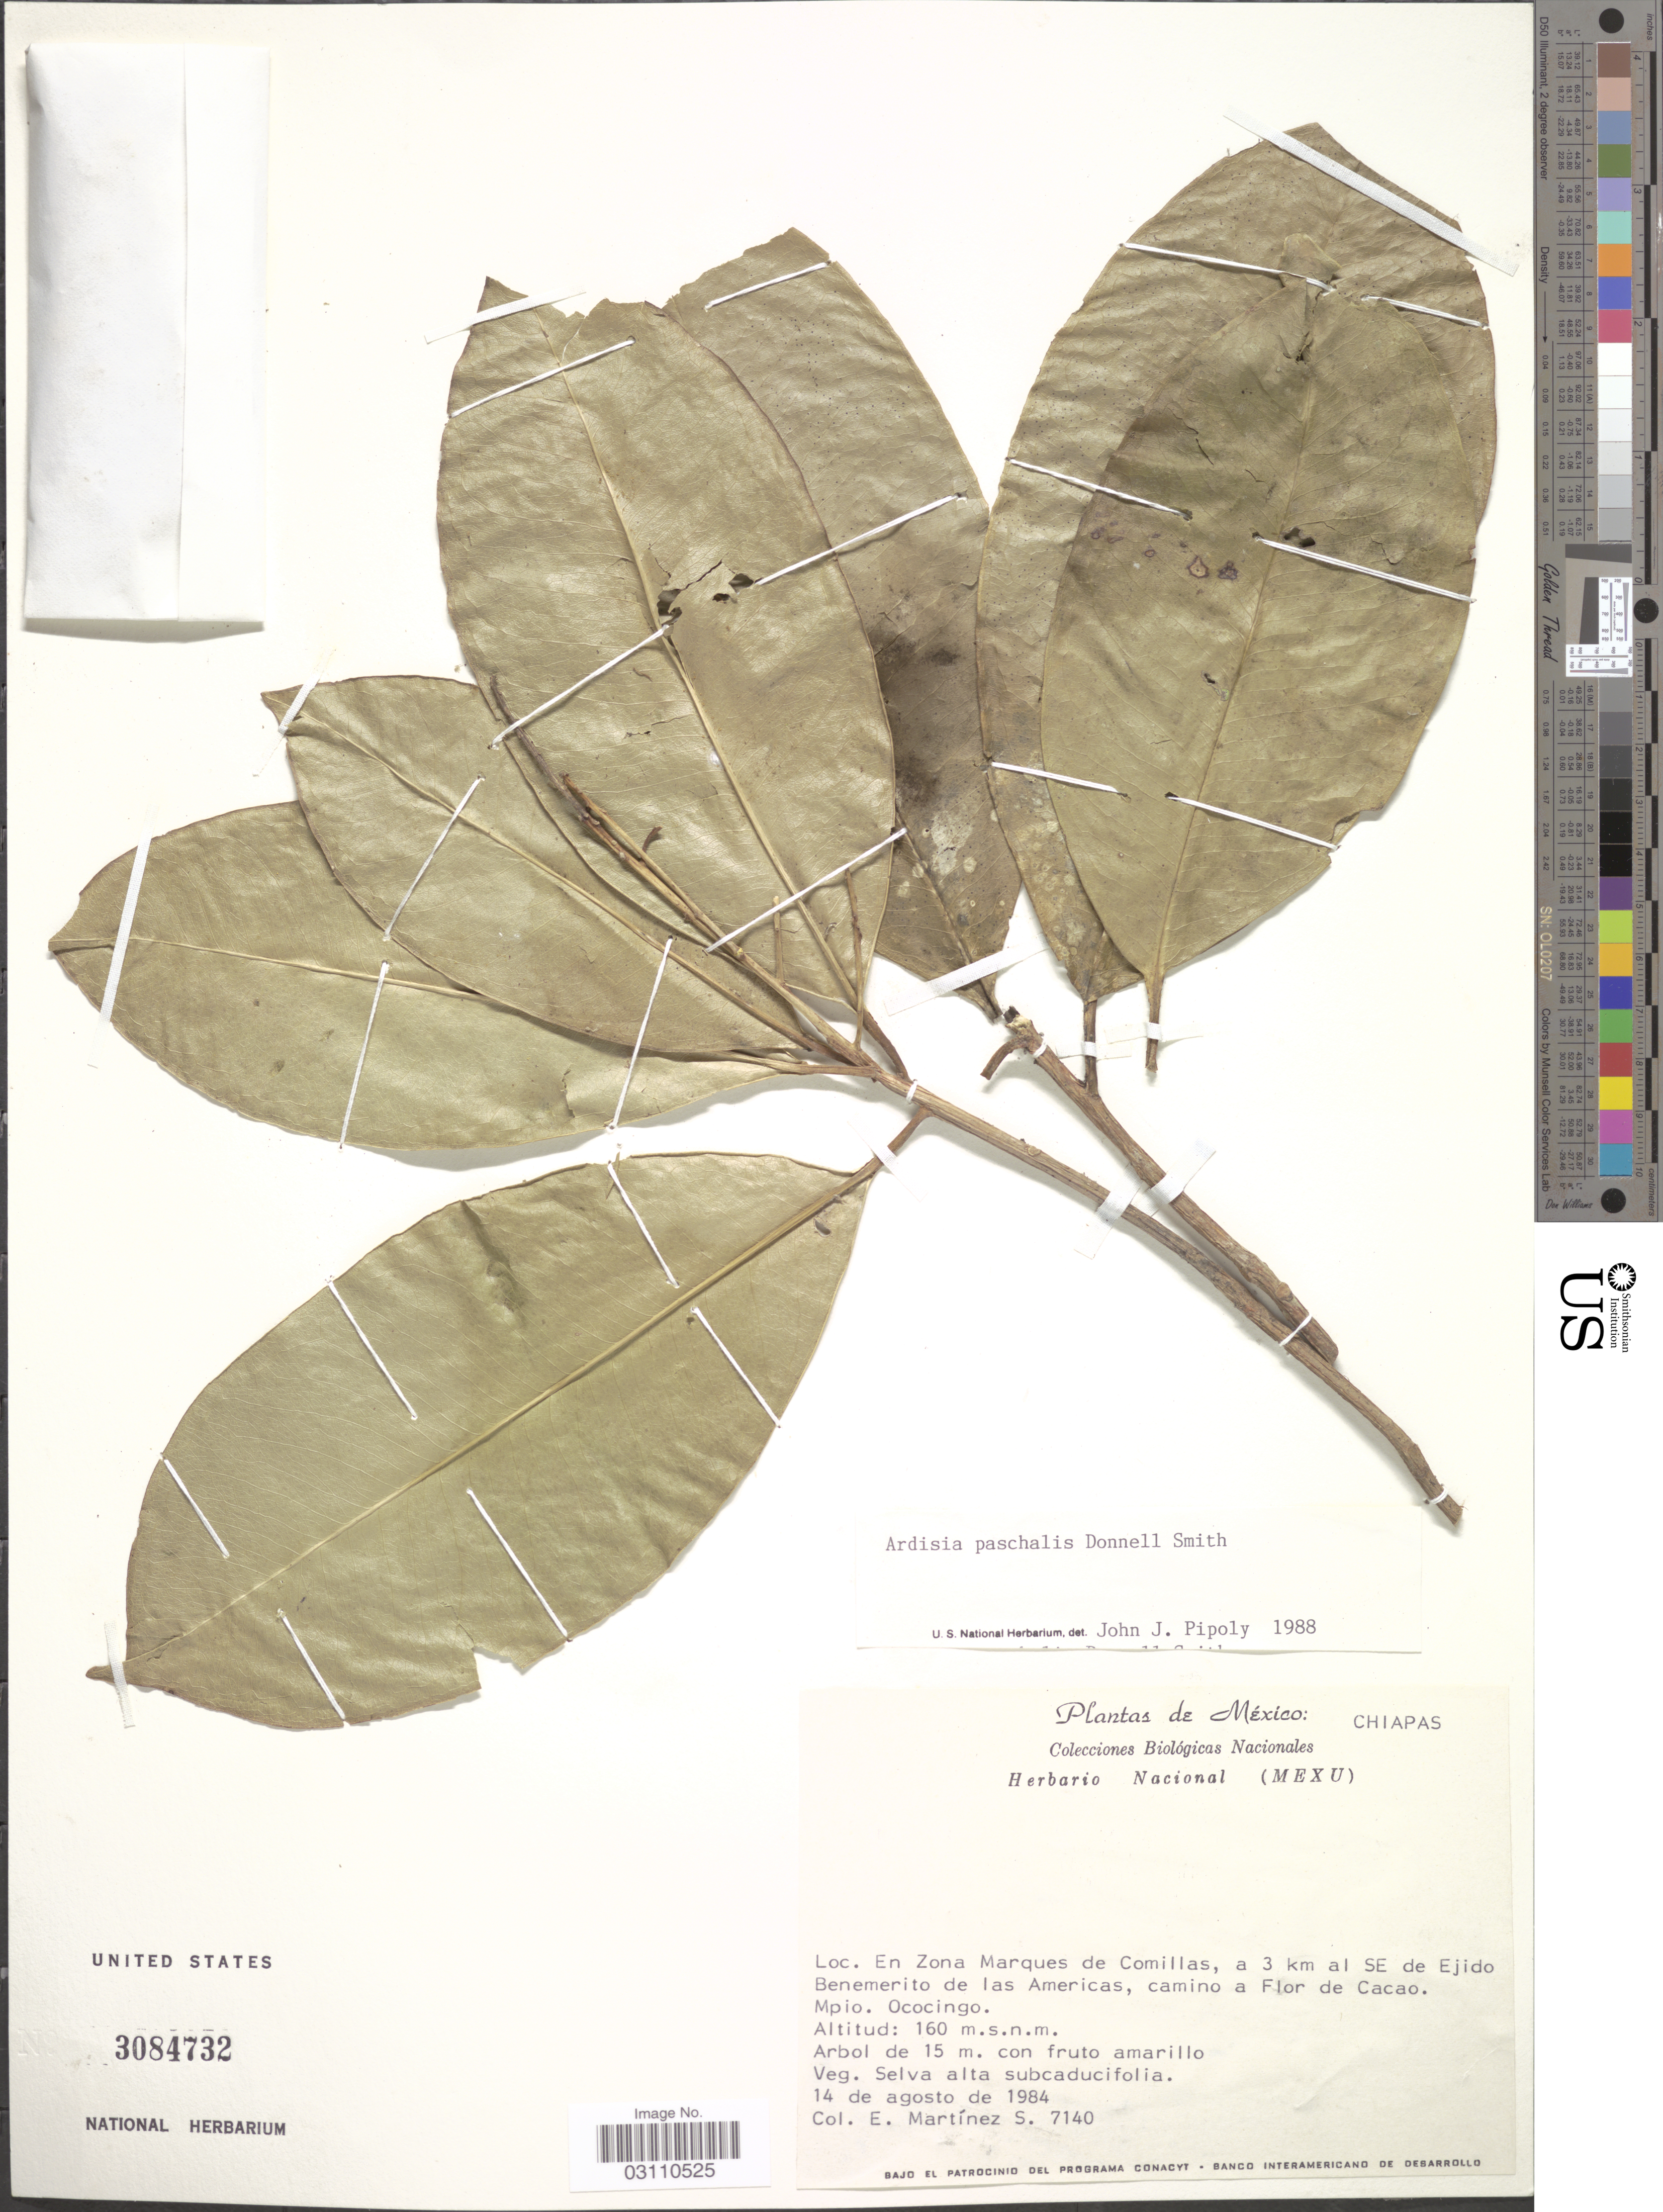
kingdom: Plantae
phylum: Tracheophyta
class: Magnoliopsida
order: Ericales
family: Primulaceae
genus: Ardisia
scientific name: Ardisia paschalis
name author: Donn. Sm.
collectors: E. M. Martínez S.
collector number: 7140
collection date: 1984-08-14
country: Mexico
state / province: Chiapas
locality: En Zona Marques de Comillas, a 3 km al SE de Ejido Benemerito de las Americas, camino a Flor de Cacao. Mpio. Ococingo.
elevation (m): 160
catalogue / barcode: US 3084732